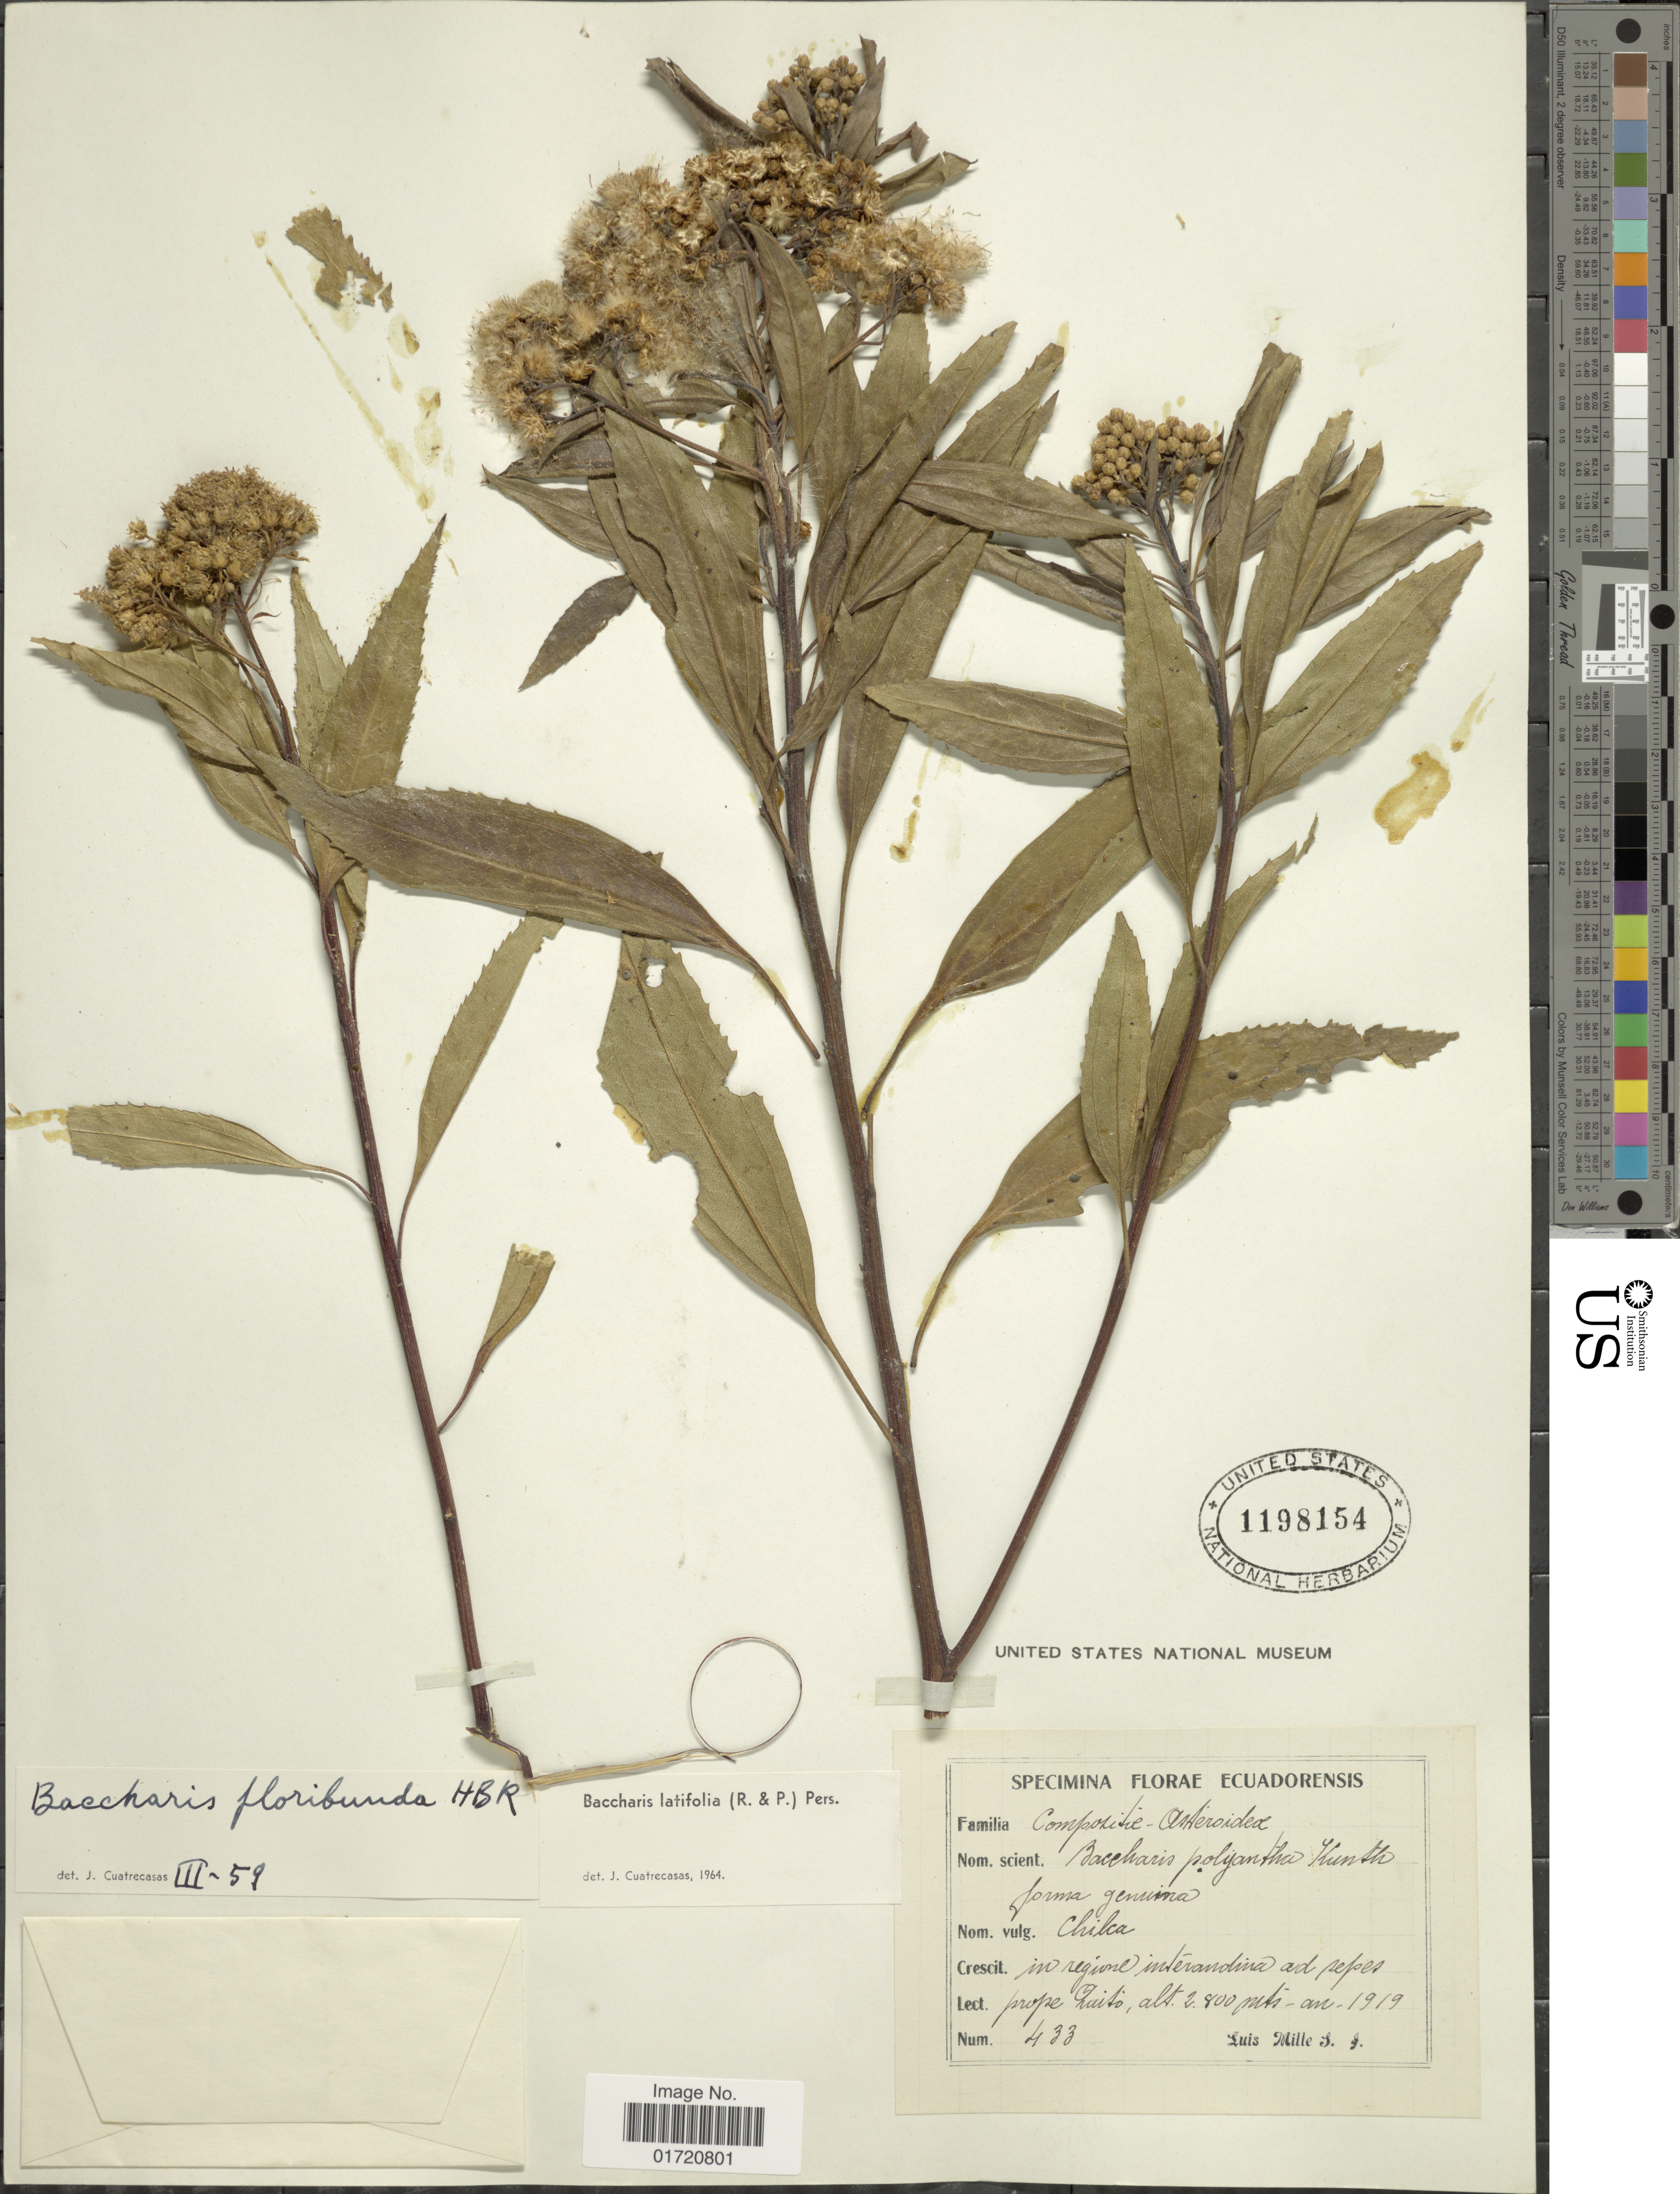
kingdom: Plantae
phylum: Tracheophyta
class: Magnoliopsida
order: Asterales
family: Asteraceae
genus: Baccharis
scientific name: Baccharis latifolia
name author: (Ruiz & Pav.) Pers.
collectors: L. Mille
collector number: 433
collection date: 1919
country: Ecuador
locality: Prope Quito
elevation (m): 2800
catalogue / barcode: US 1198154